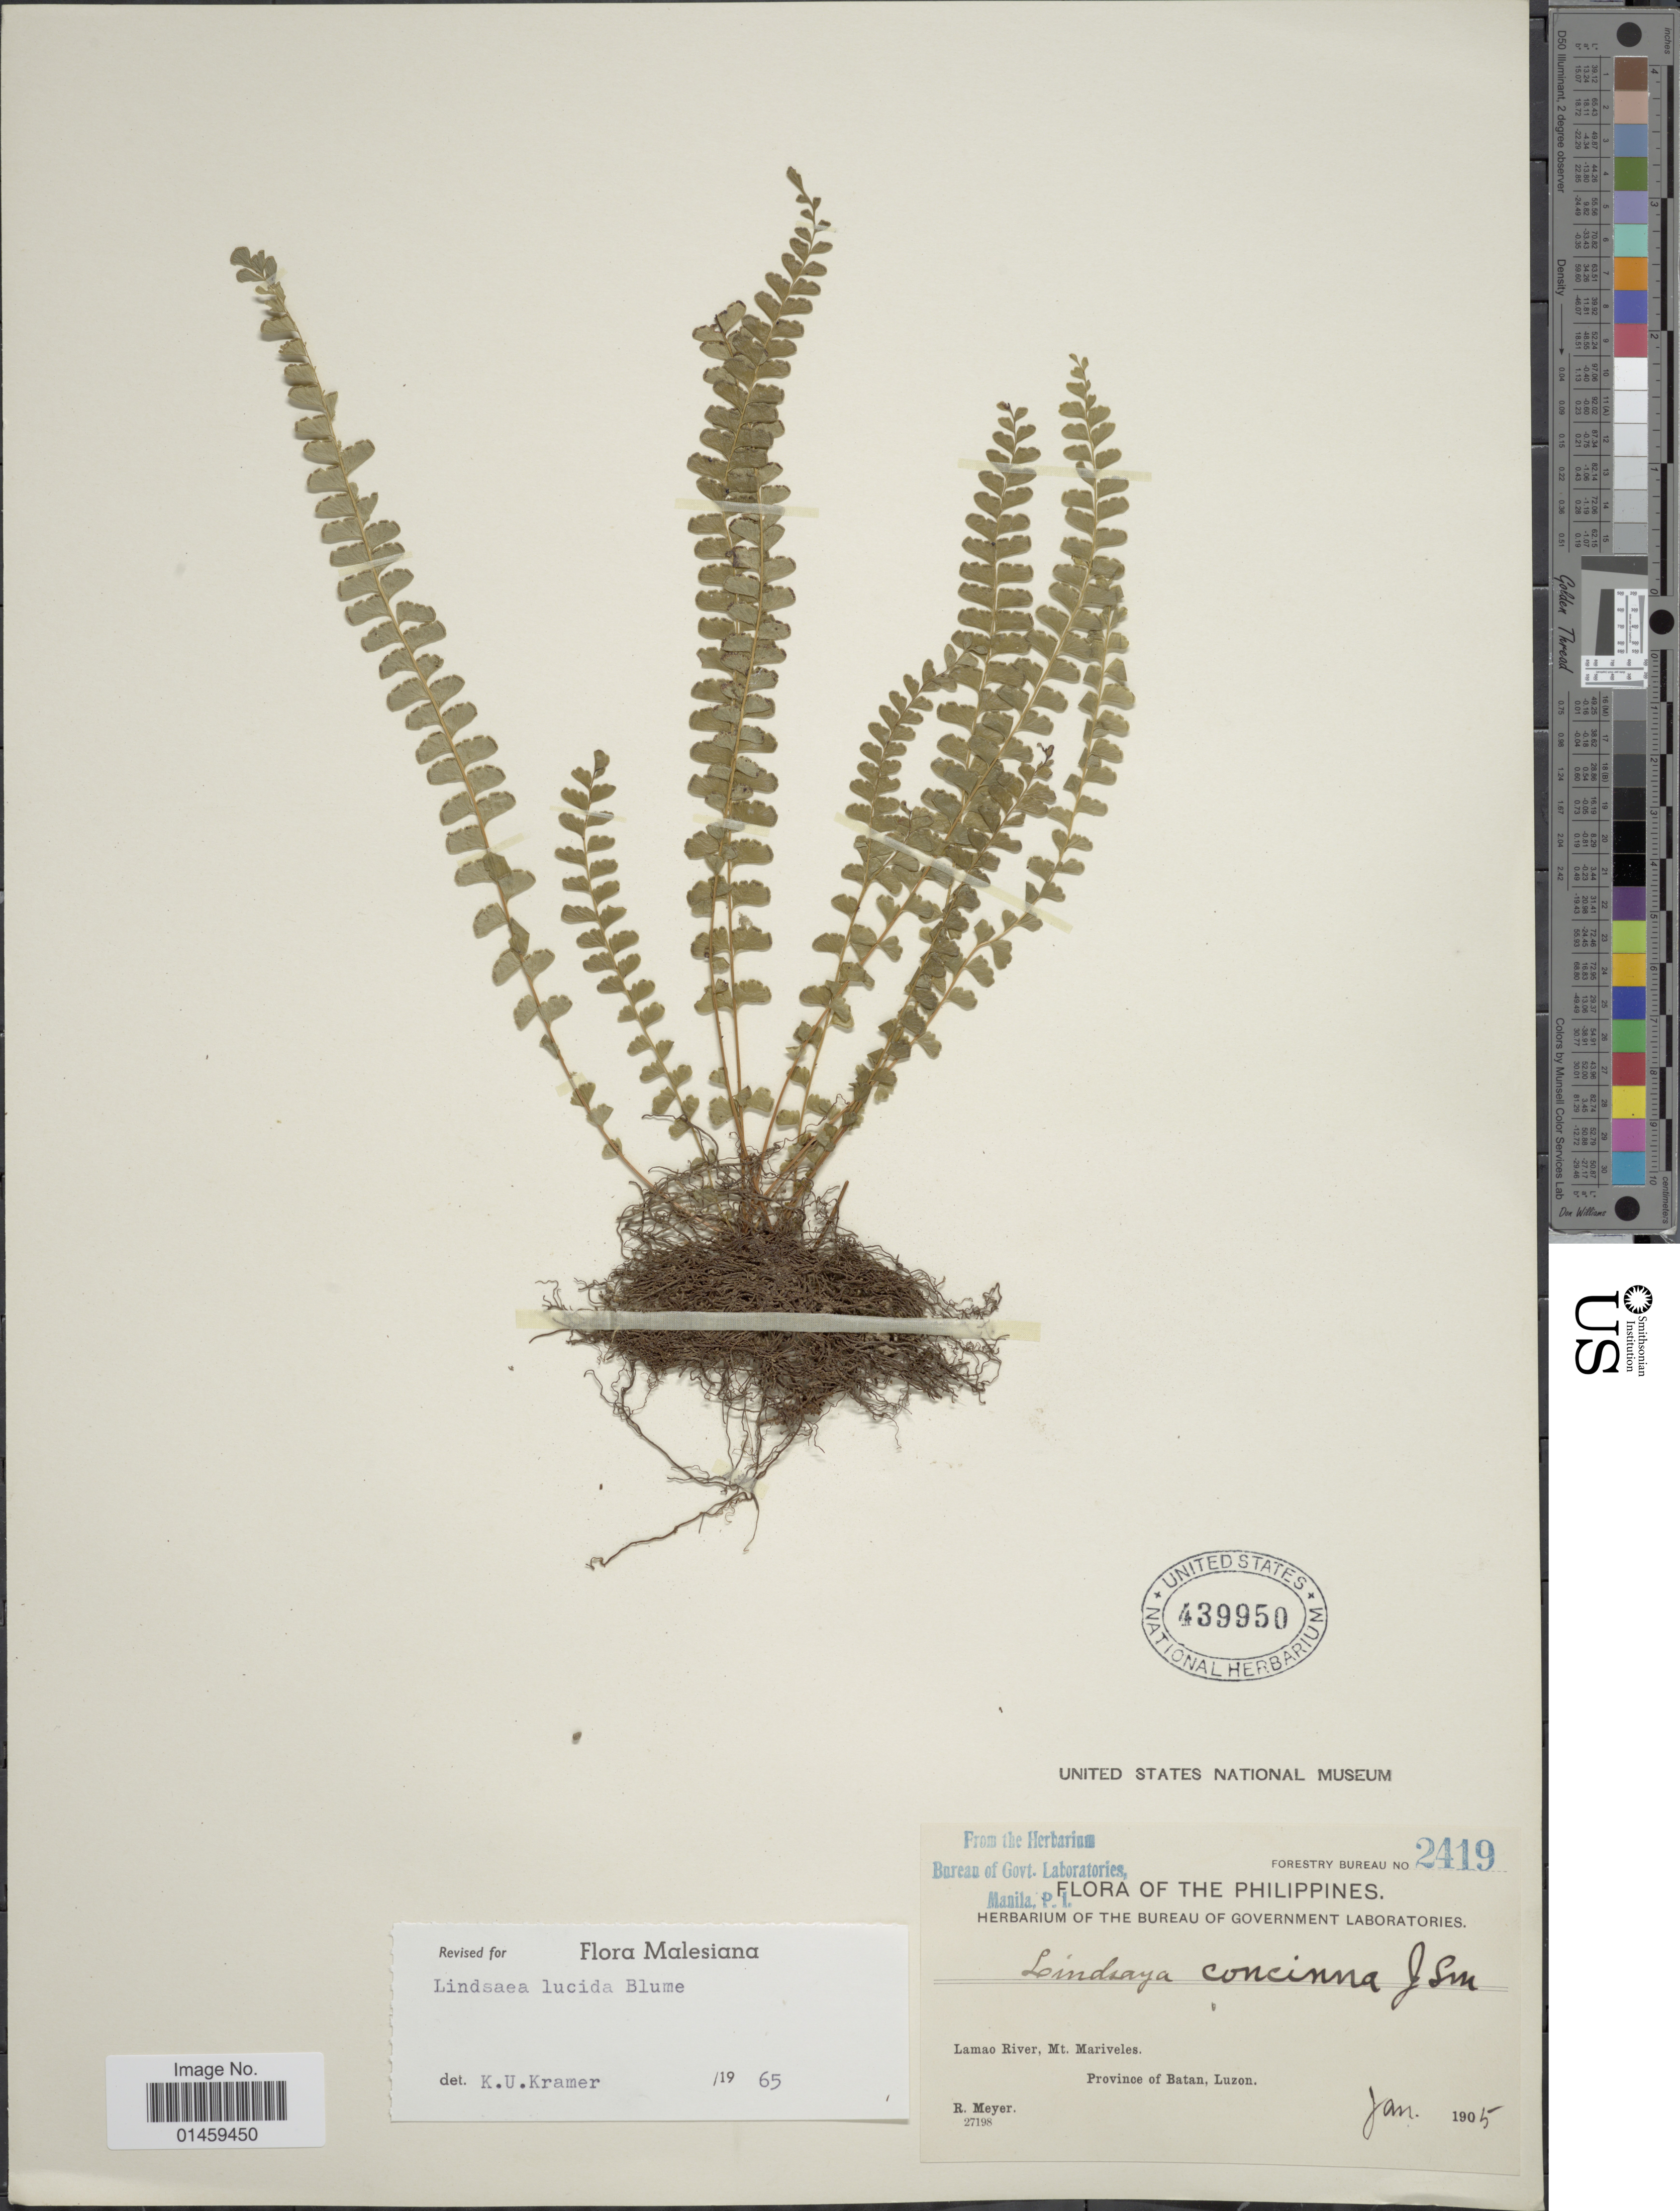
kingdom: Plantae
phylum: Tracheophyta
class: Polypodiopsida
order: Polypodiales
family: Lindsaeaceae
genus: Lindsaea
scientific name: Lindsaea lucida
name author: Blume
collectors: R. Meyer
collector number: Forestry Bureau 2419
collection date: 1905-01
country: Philippines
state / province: Cagayan Valley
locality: Lamao River, Mt. Mariveles. Province of Batan, Luzon.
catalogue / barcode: US 439950